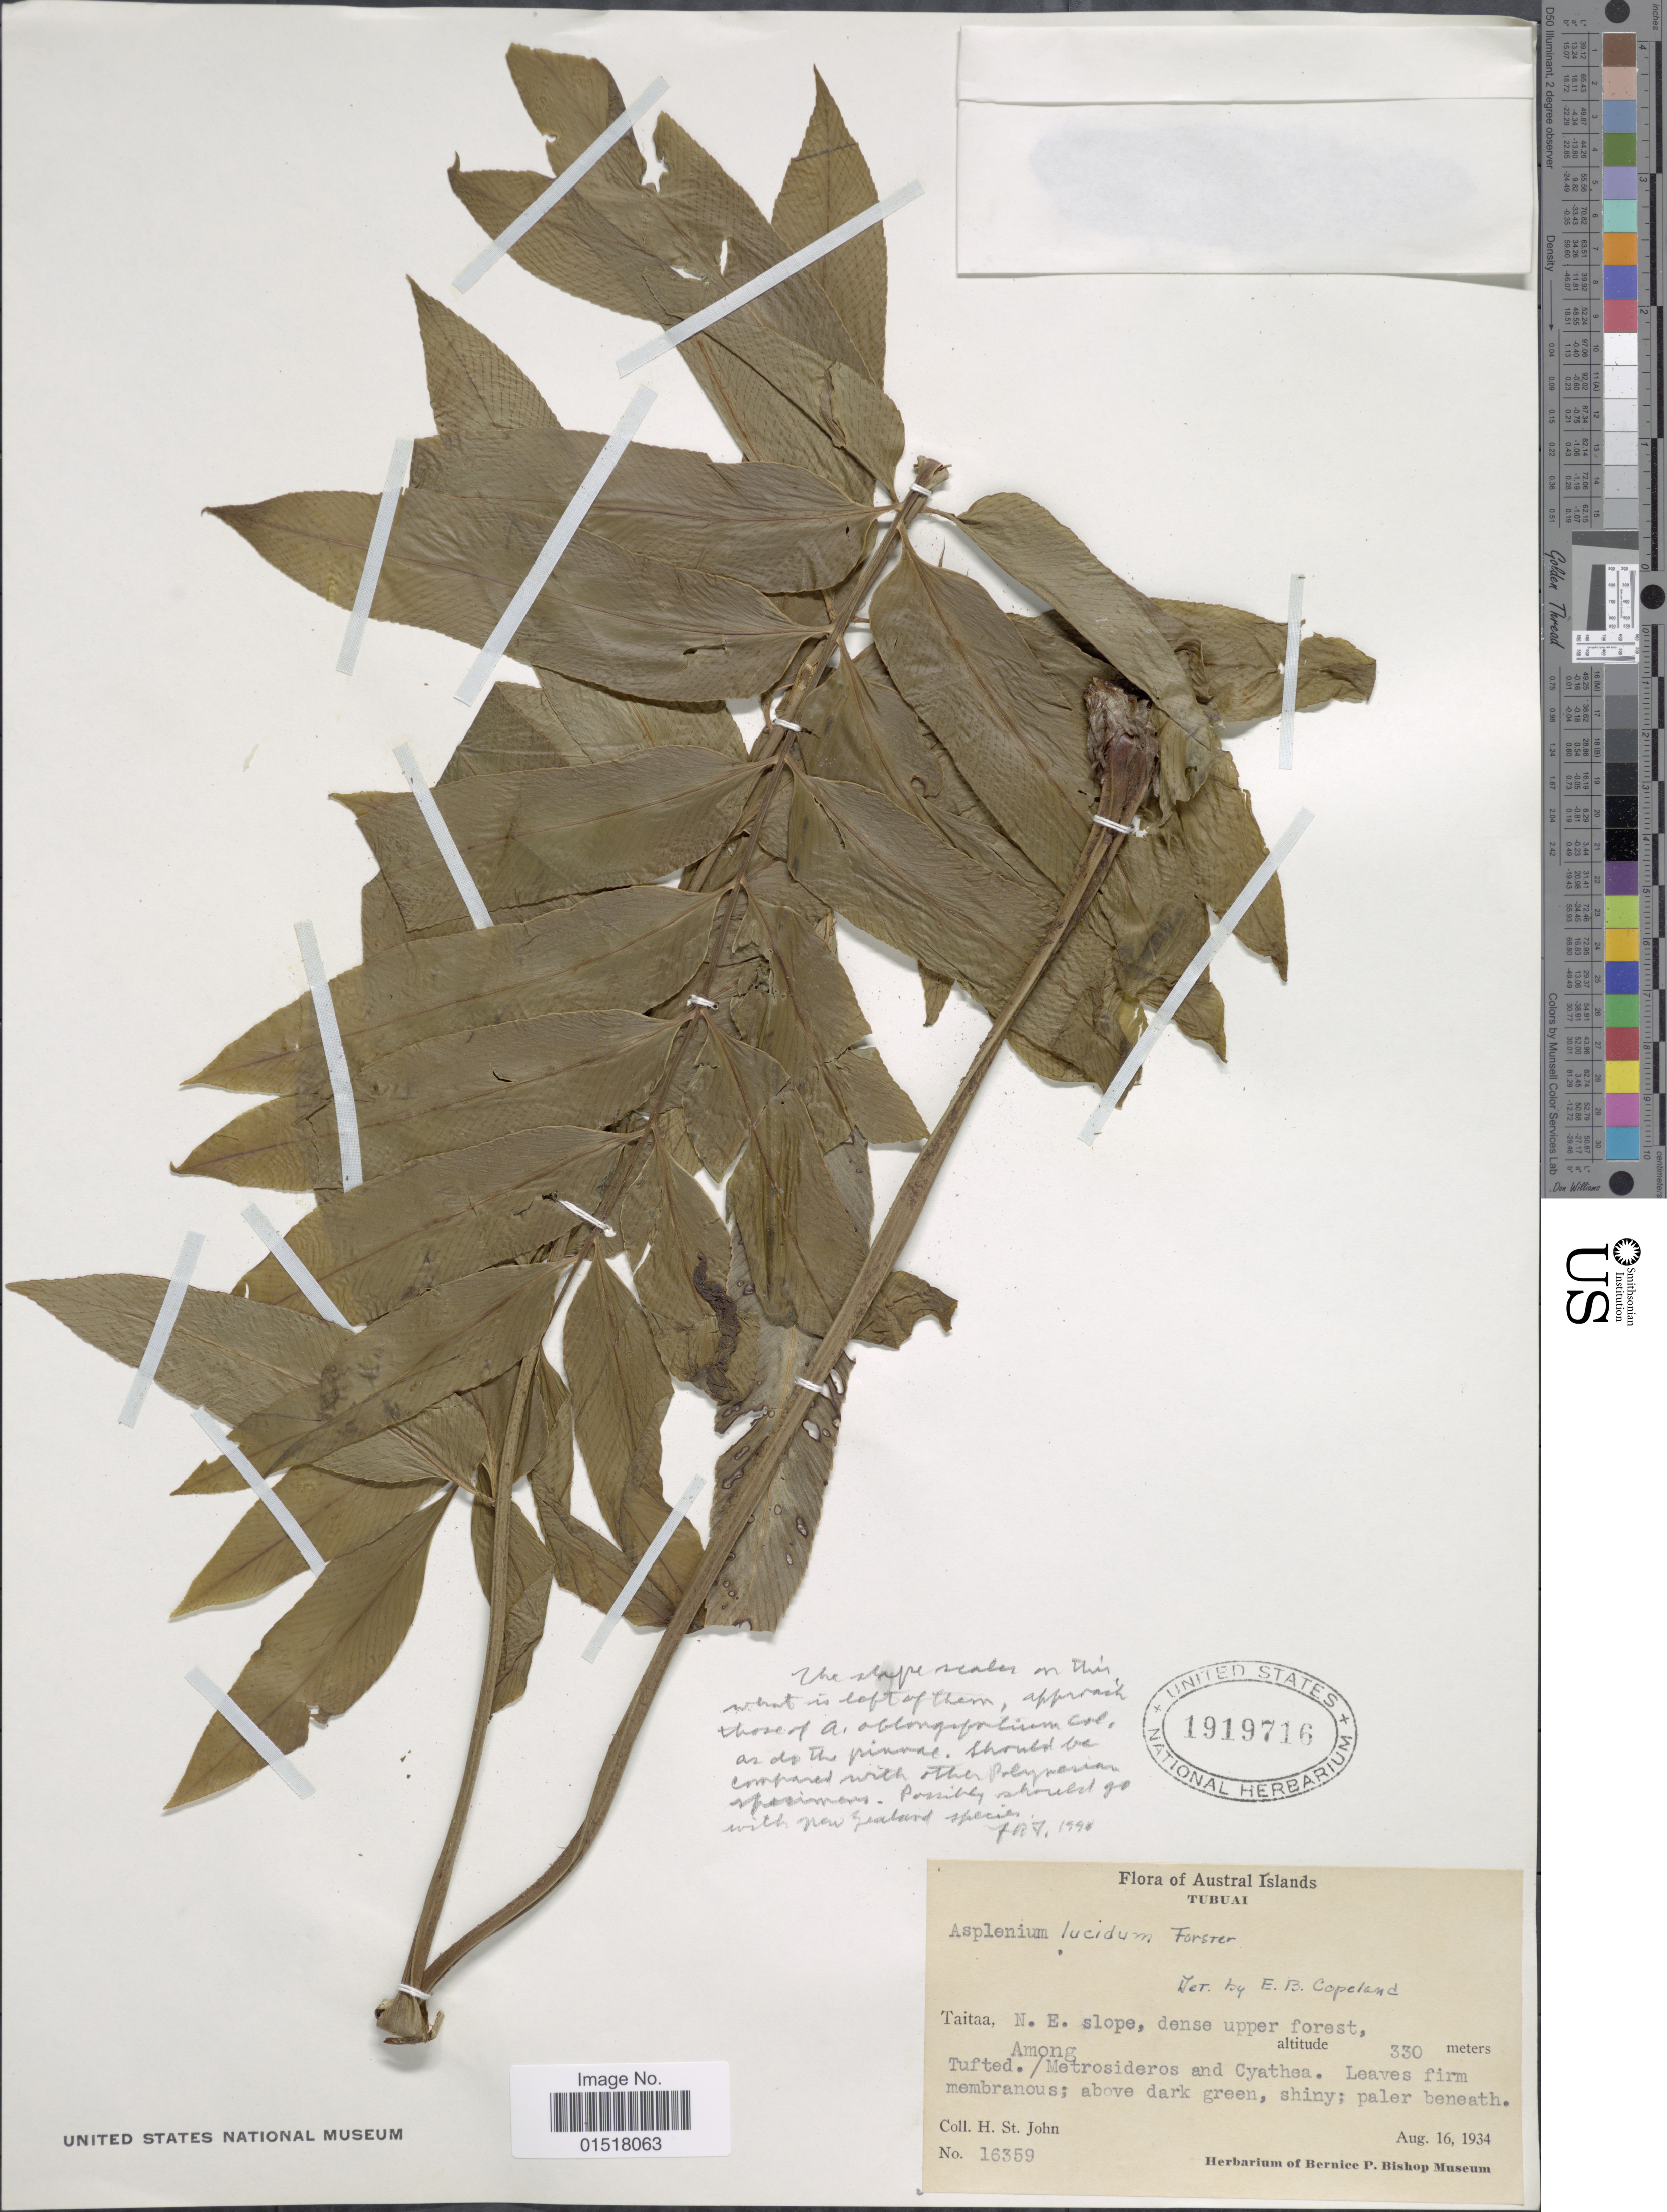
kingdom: Plantae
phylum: Tracheophyta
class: Polypodiopsida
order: Polypodiales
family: Aspleniaceae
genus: Asplenium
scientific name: Asplenium oblongifolium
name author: Colenso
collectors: H. St. John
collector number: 16359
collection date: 1934-08-16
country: French Polynesia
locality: Austral Islands. Tubuai. Taitaa, N.E. slope, dense upper forest.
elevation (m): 330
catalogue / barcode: US 1919716